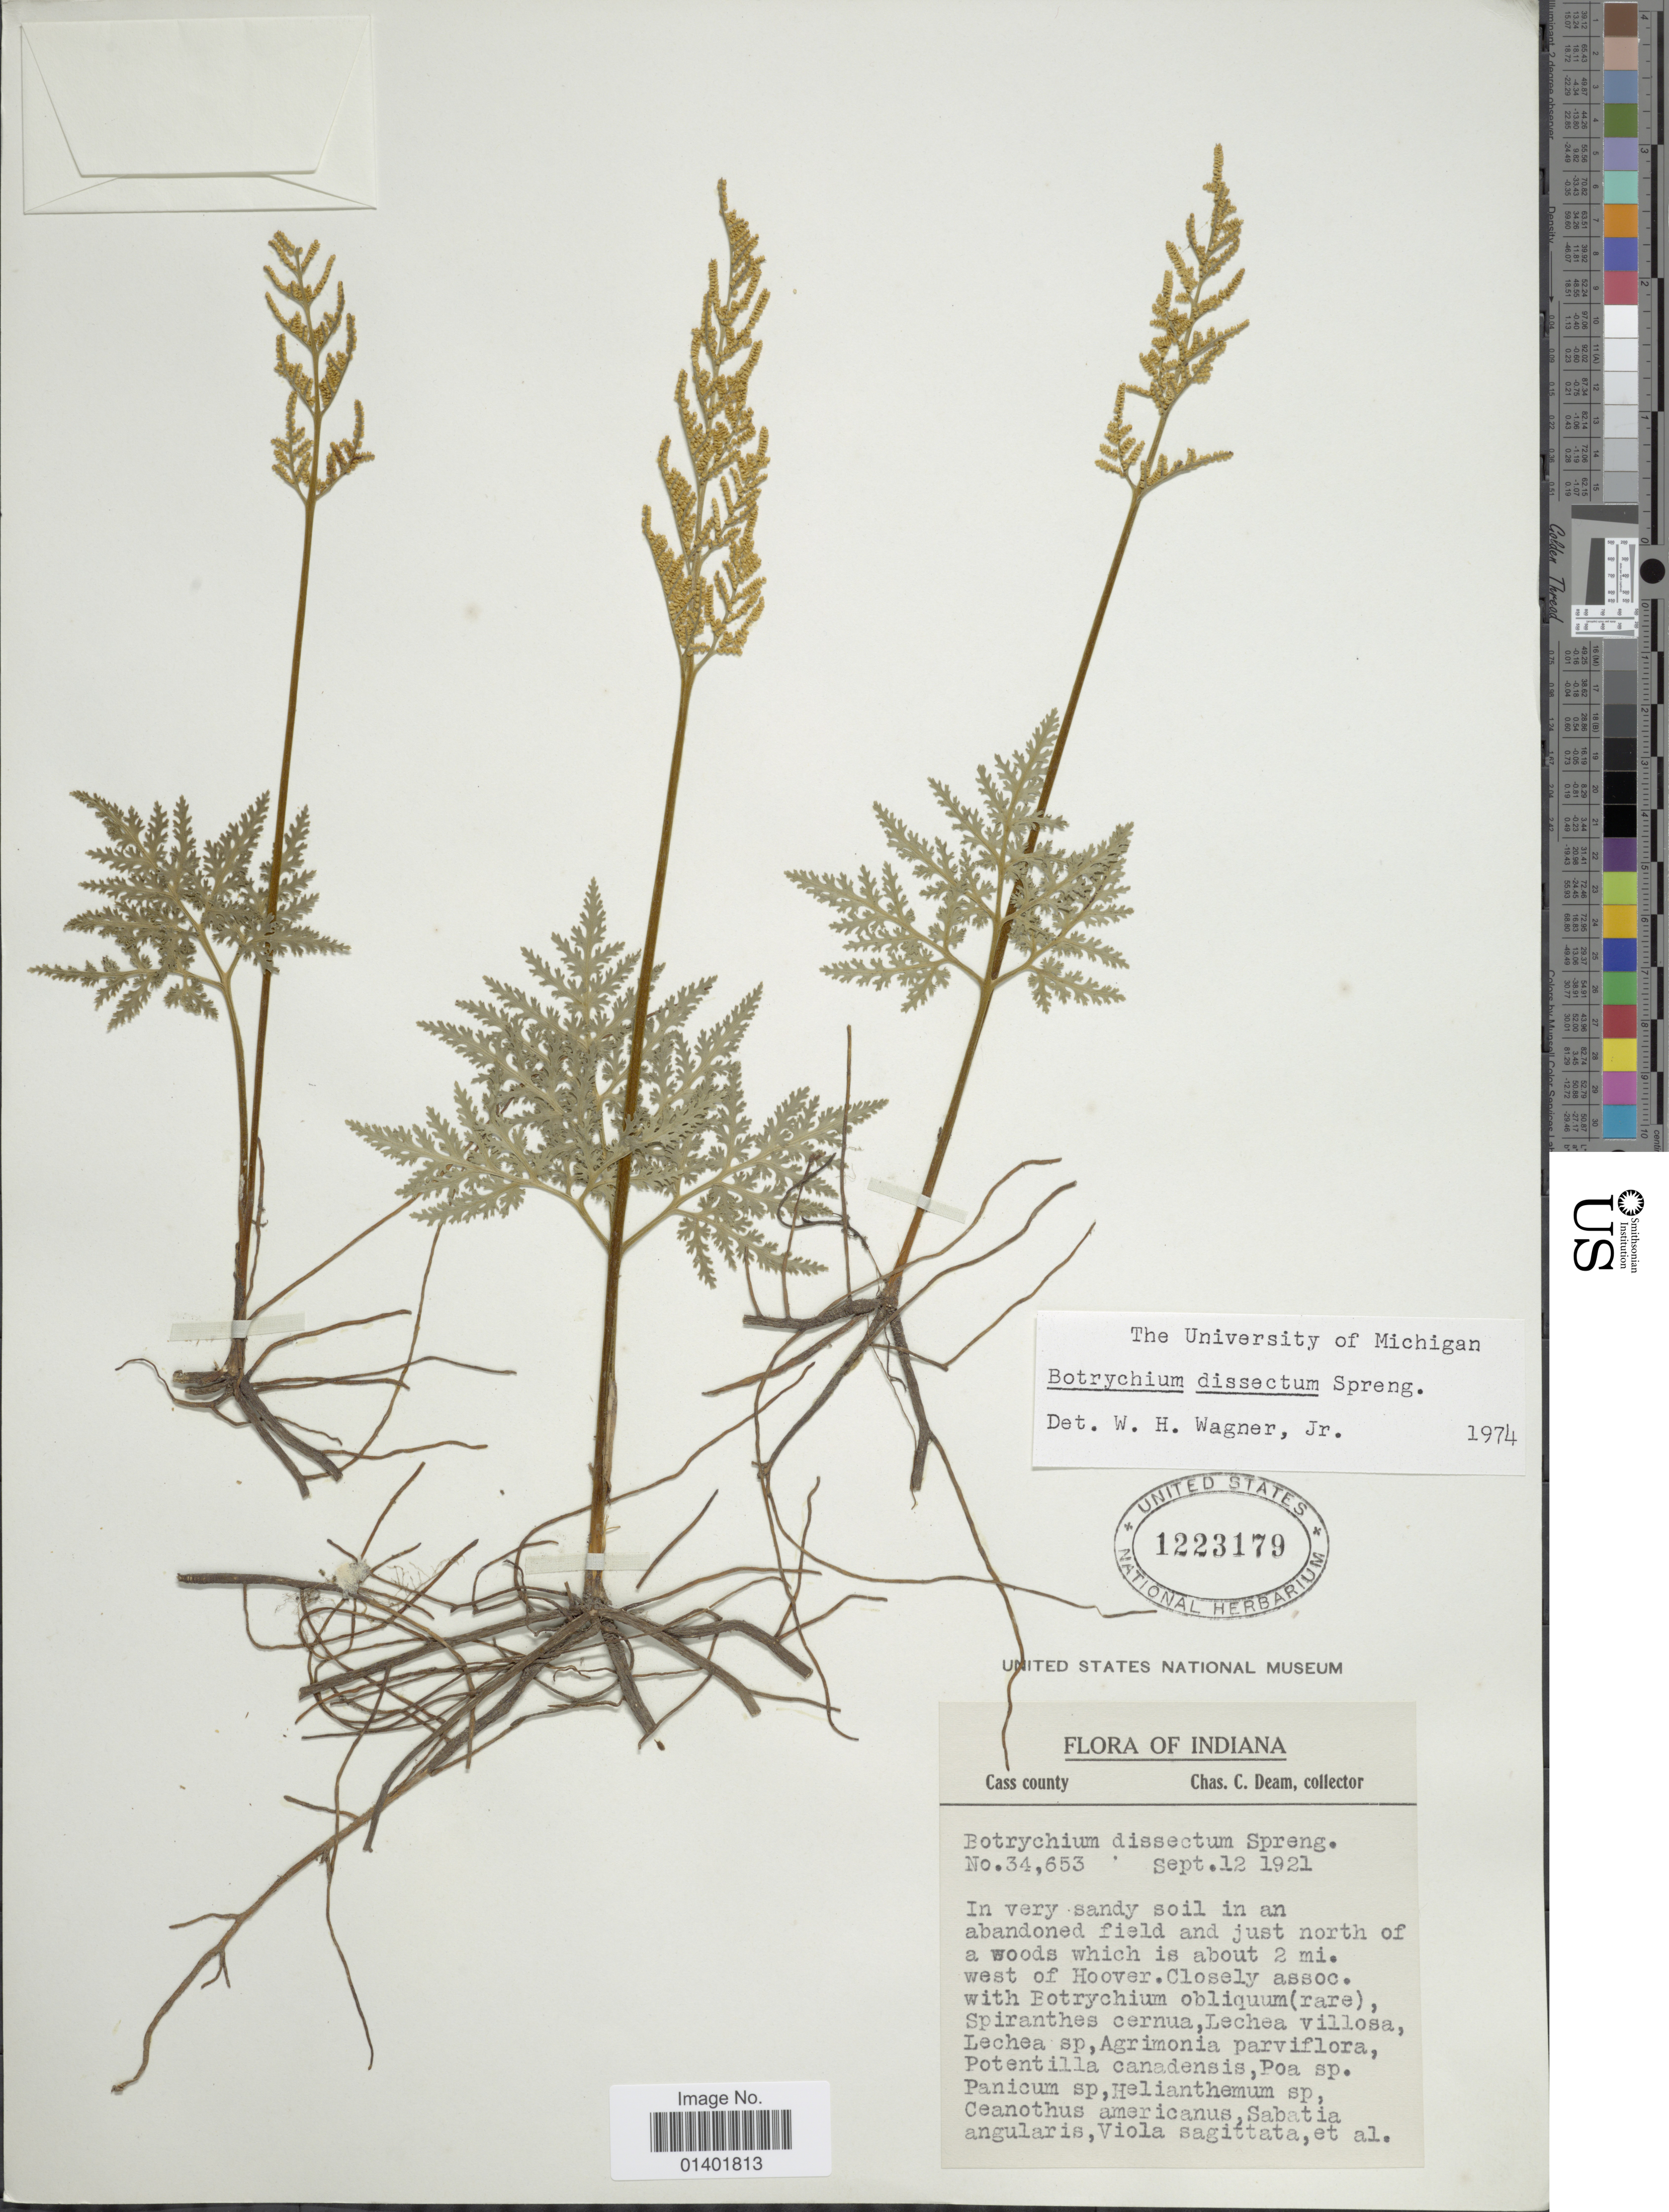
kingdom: Plantae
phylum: Tracheophyta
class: Polypodiopsida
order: Ophioglossales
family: Ophioglossaceae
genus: Botrychium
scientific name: Botrychium dissectum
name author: Spreng.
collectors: C. C. Deam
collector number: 34,653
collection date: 1921-09-12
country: United States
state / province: Indiana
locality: Cass County, In very sandy soil in an abandoned field and just north of a woods which is about 2 mi. west of Hoover.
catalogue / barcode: US 1223179